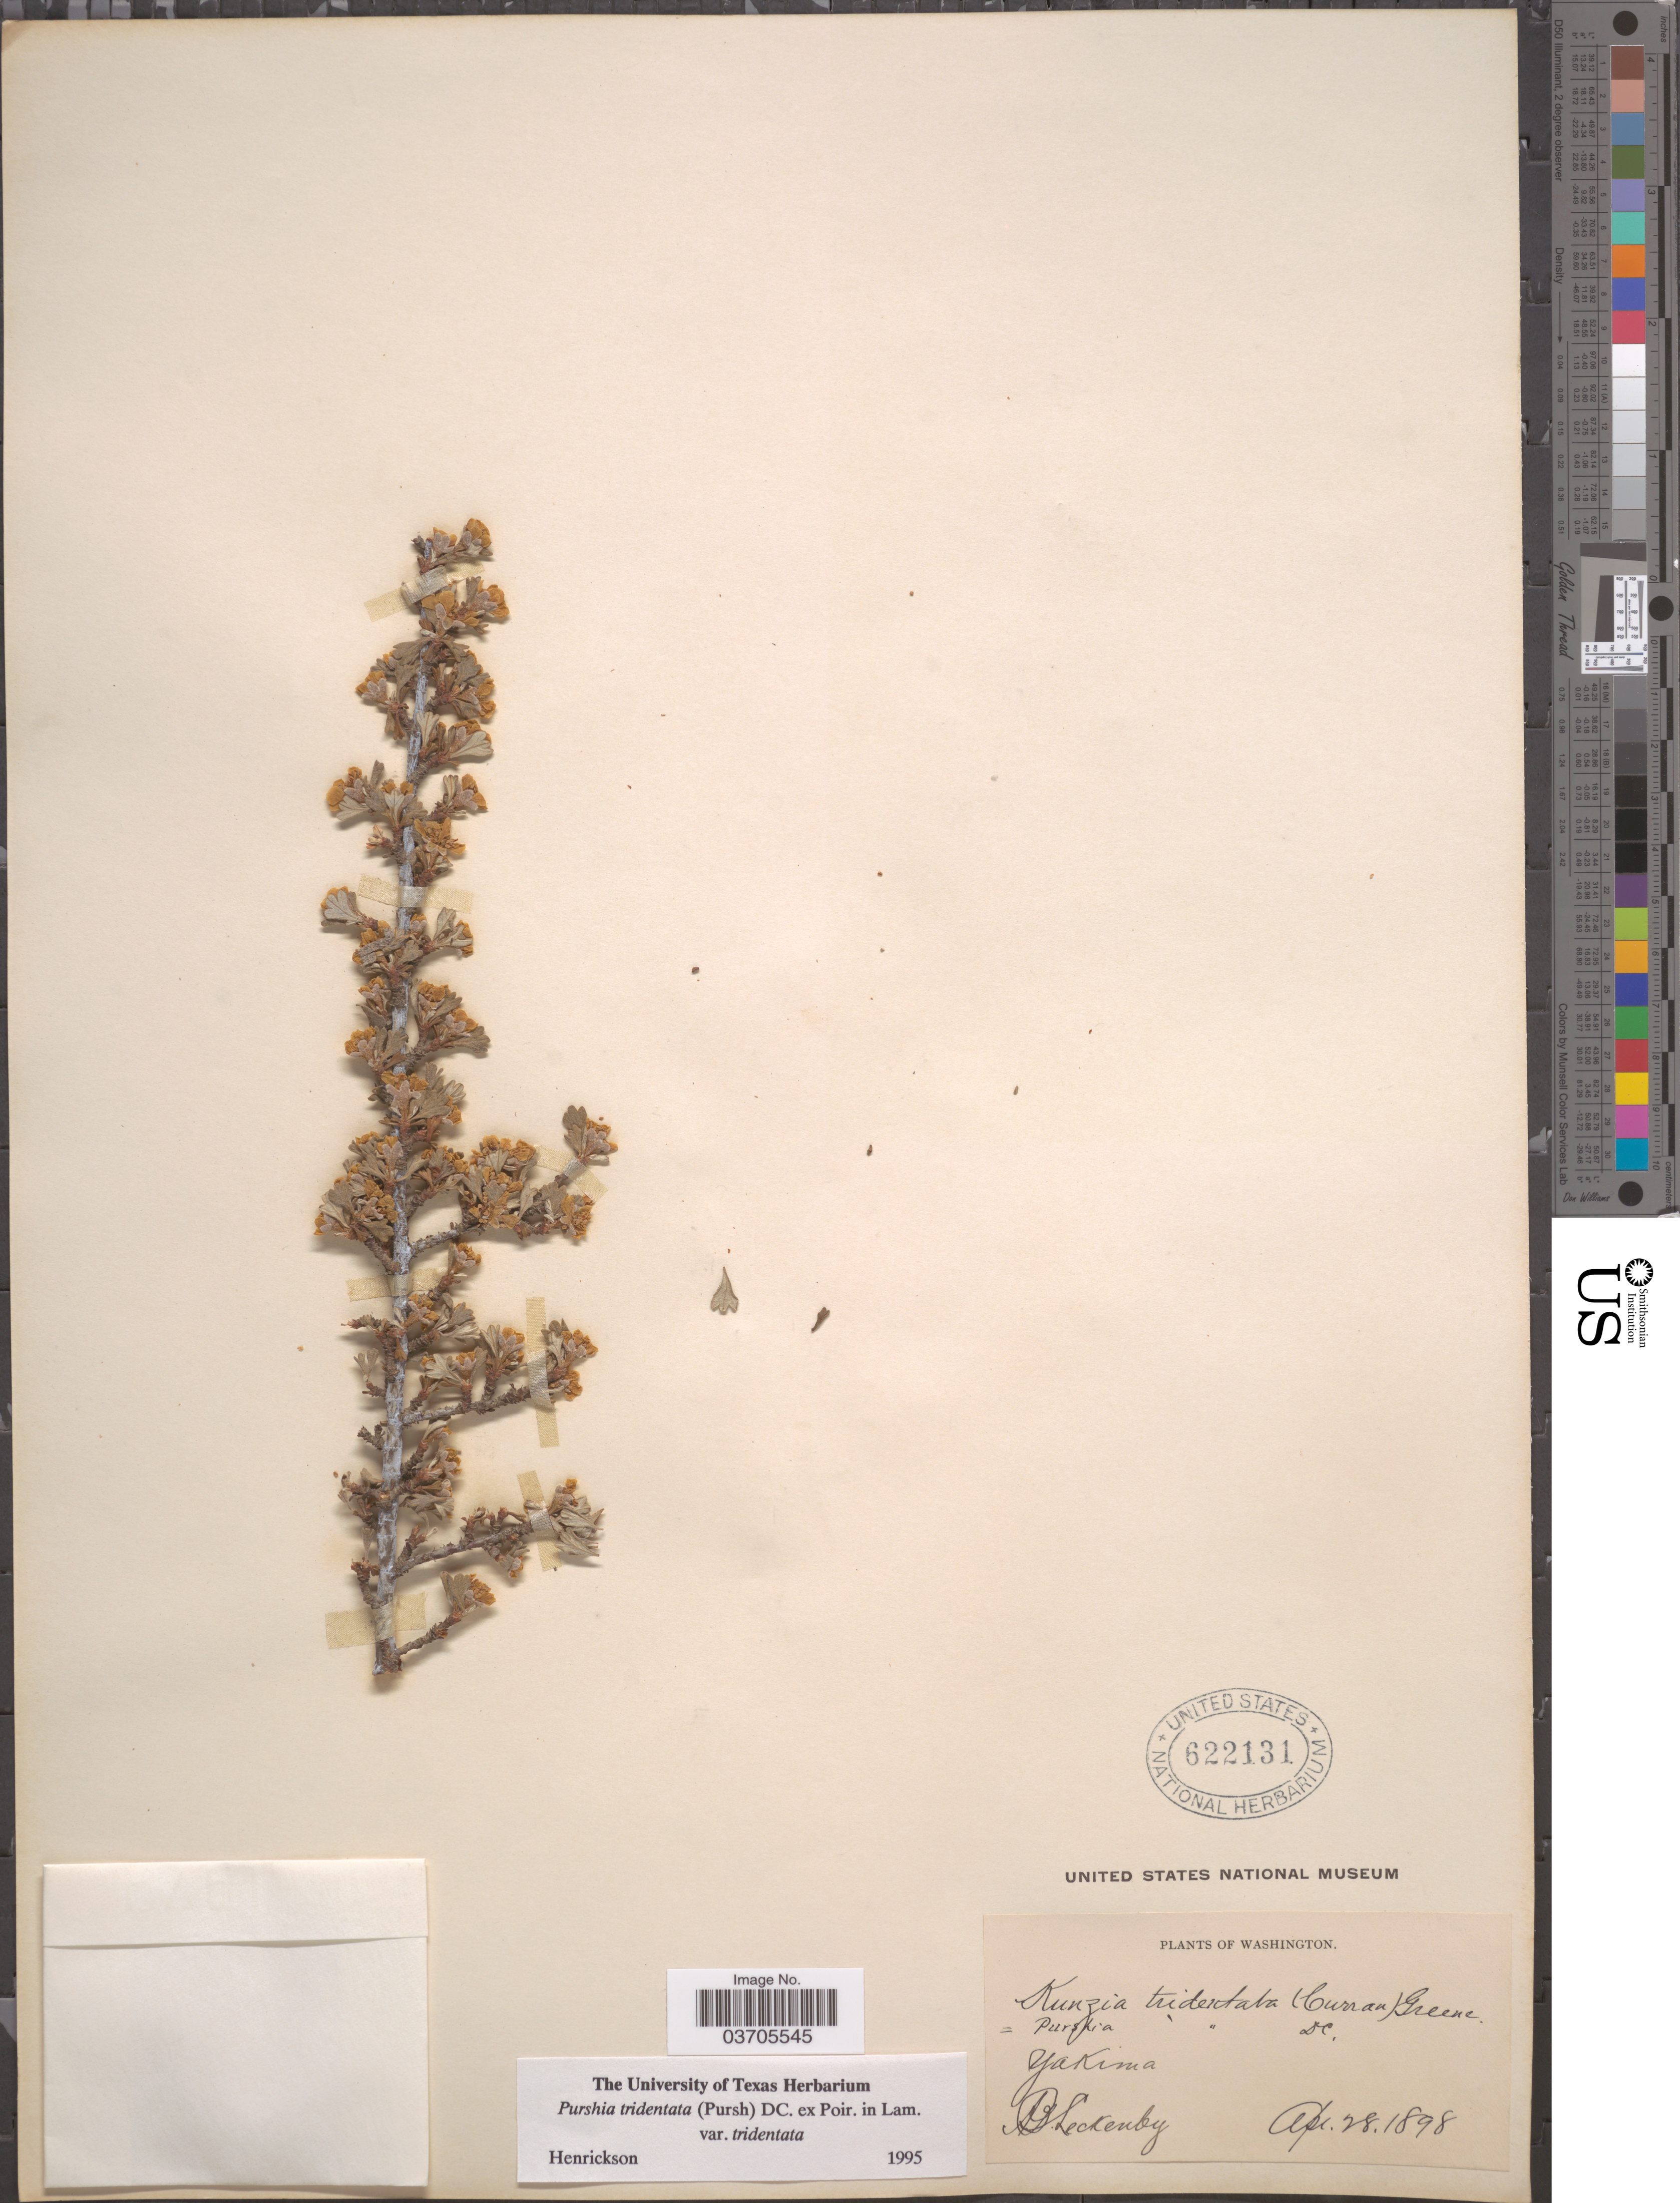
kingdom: Plantae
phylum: Tracheophyta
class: Magnoliopsida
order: Rosales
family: Rosaceae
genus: Purshia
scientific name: Purshia tridentata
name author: (Pursh) DC.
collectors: A. Leckenby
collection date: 1898-04-28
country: United States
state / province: Washington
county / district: Yakima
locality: Yakima.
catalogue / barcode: US 622131